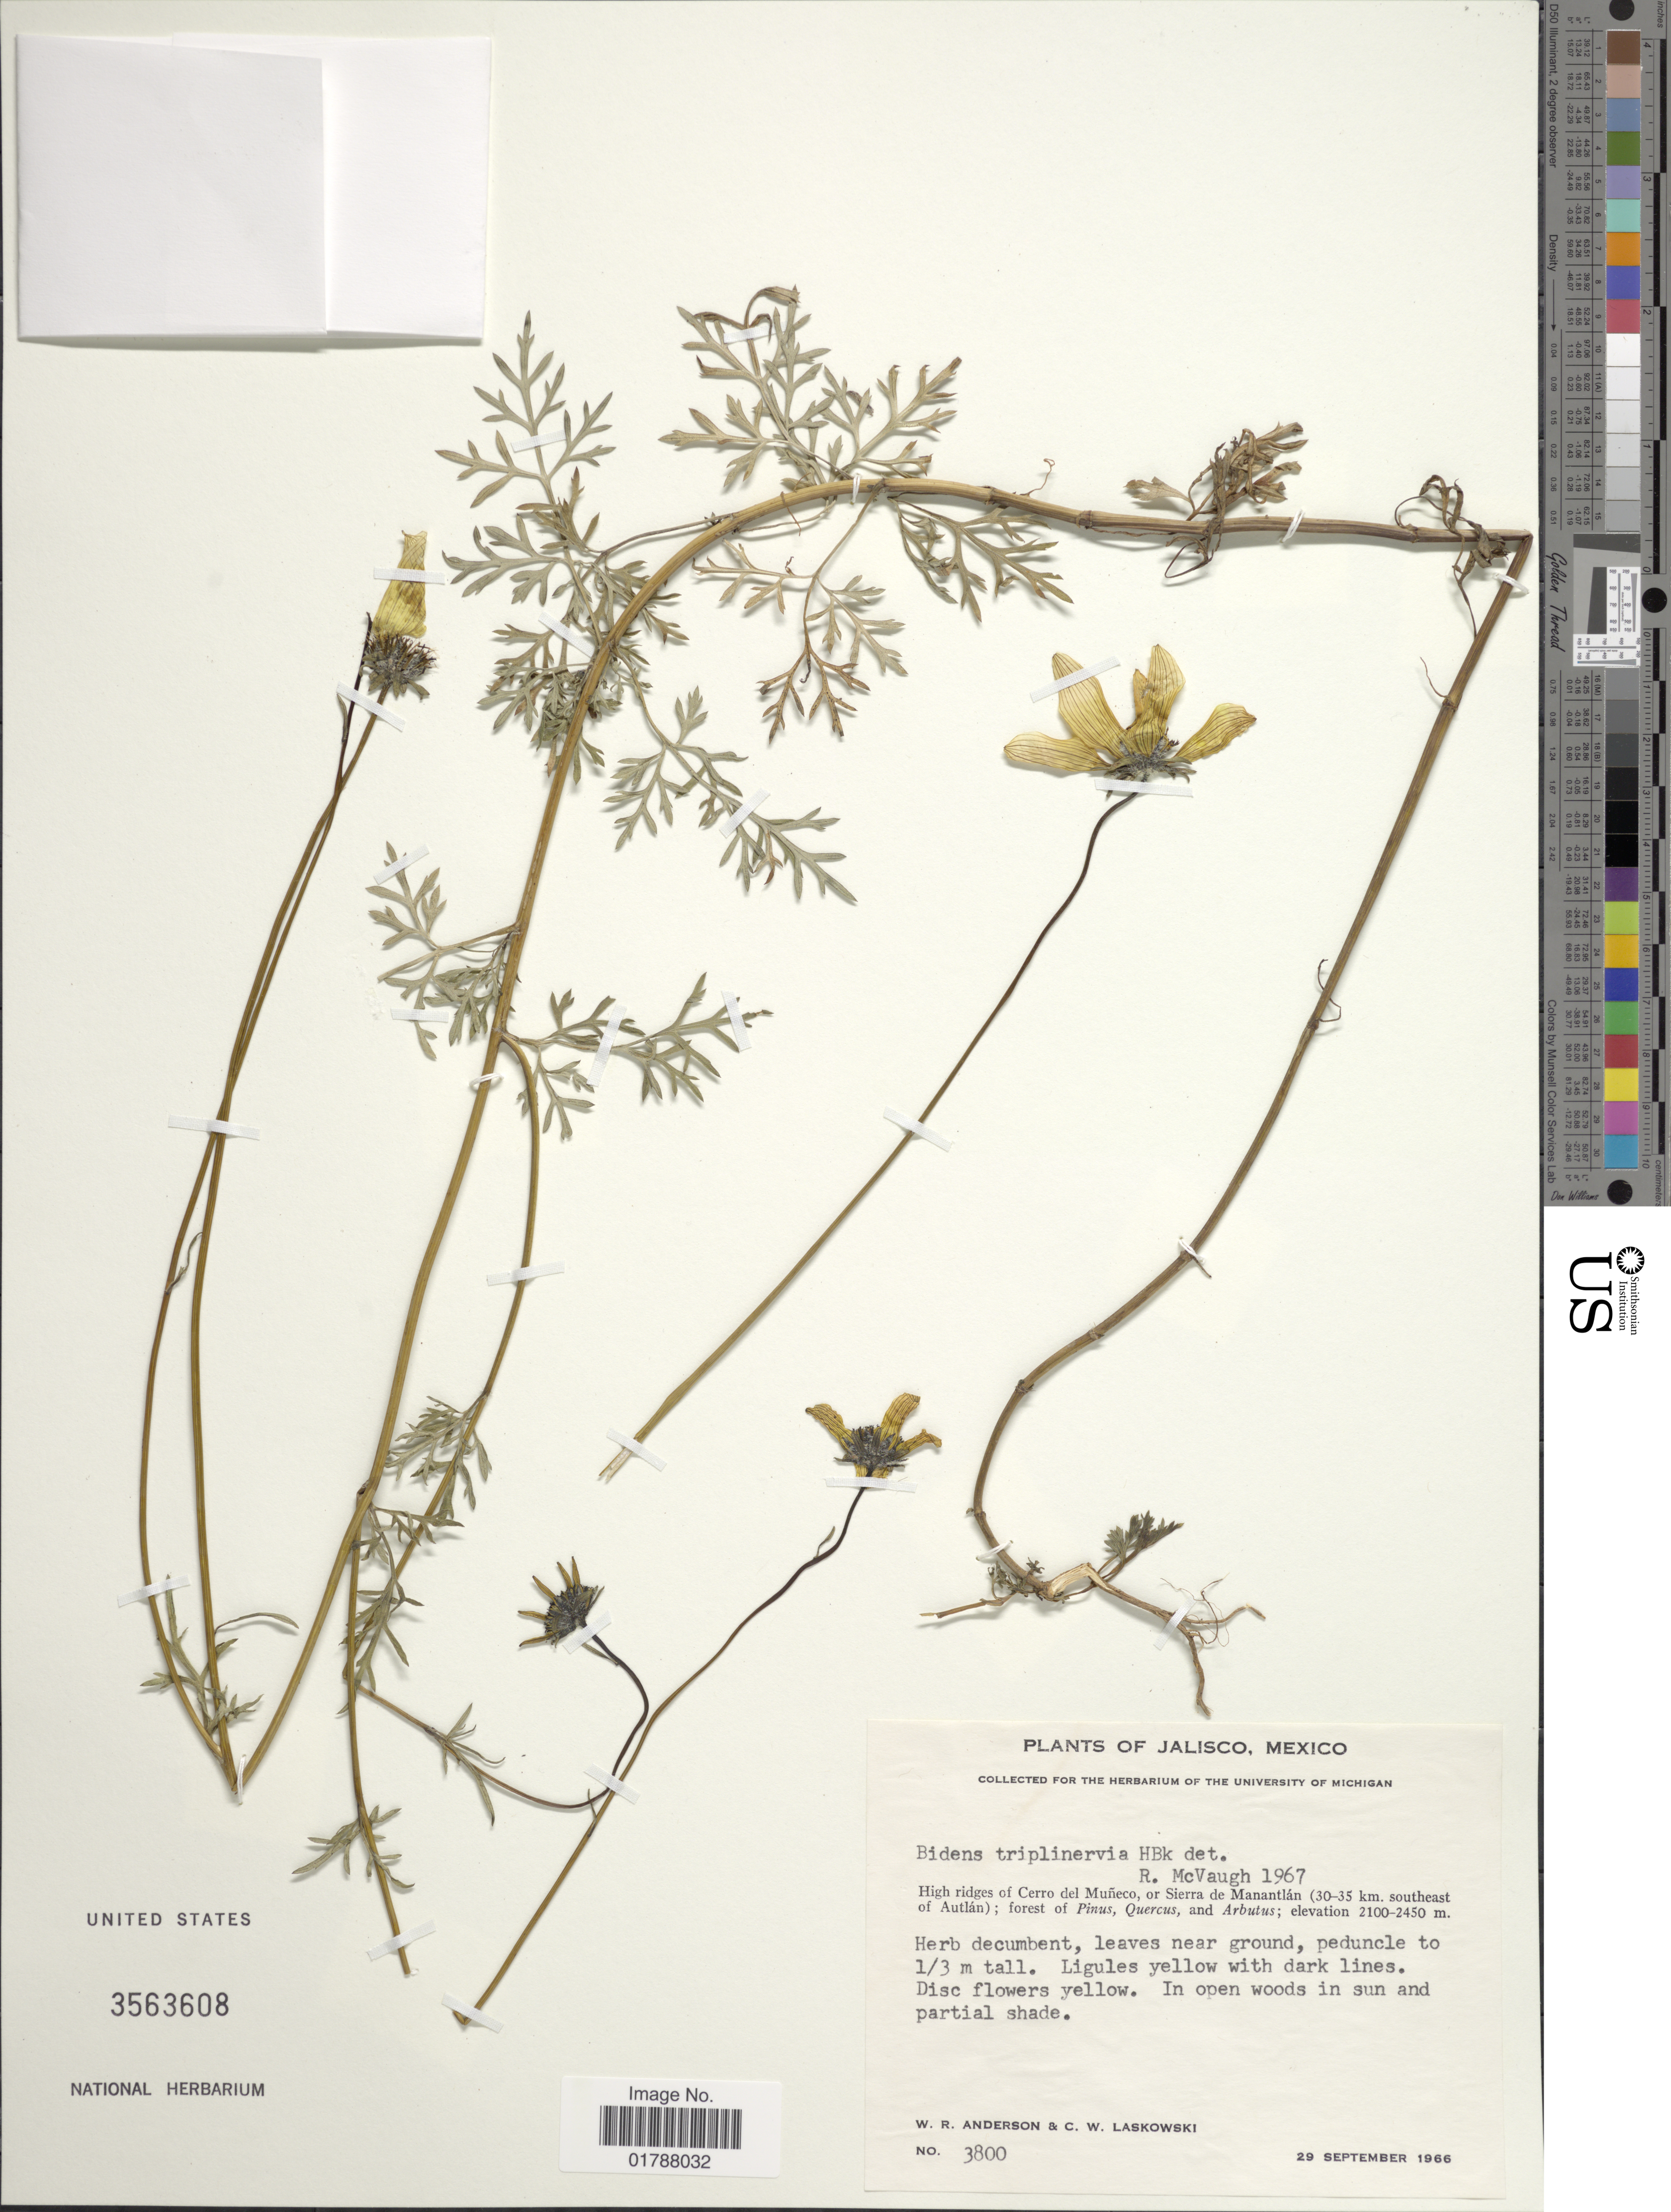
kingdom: Plantae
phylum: Tracheophyta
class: Magnoliopsida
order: Asterales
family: Asteraceae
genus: Bidens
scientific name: Bidens triplinervia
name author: Kunth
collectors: W. Anderson & C. Laskowski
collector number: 3800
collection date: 1966-09-29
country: Mexico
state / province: Jalisco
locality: Jalisco, Mexico, High ridges of Cerro del Muneco, or Sierra de Manantlan (30-35 km. southeast of Autlan)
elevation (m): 2100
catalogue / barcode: US 3563608